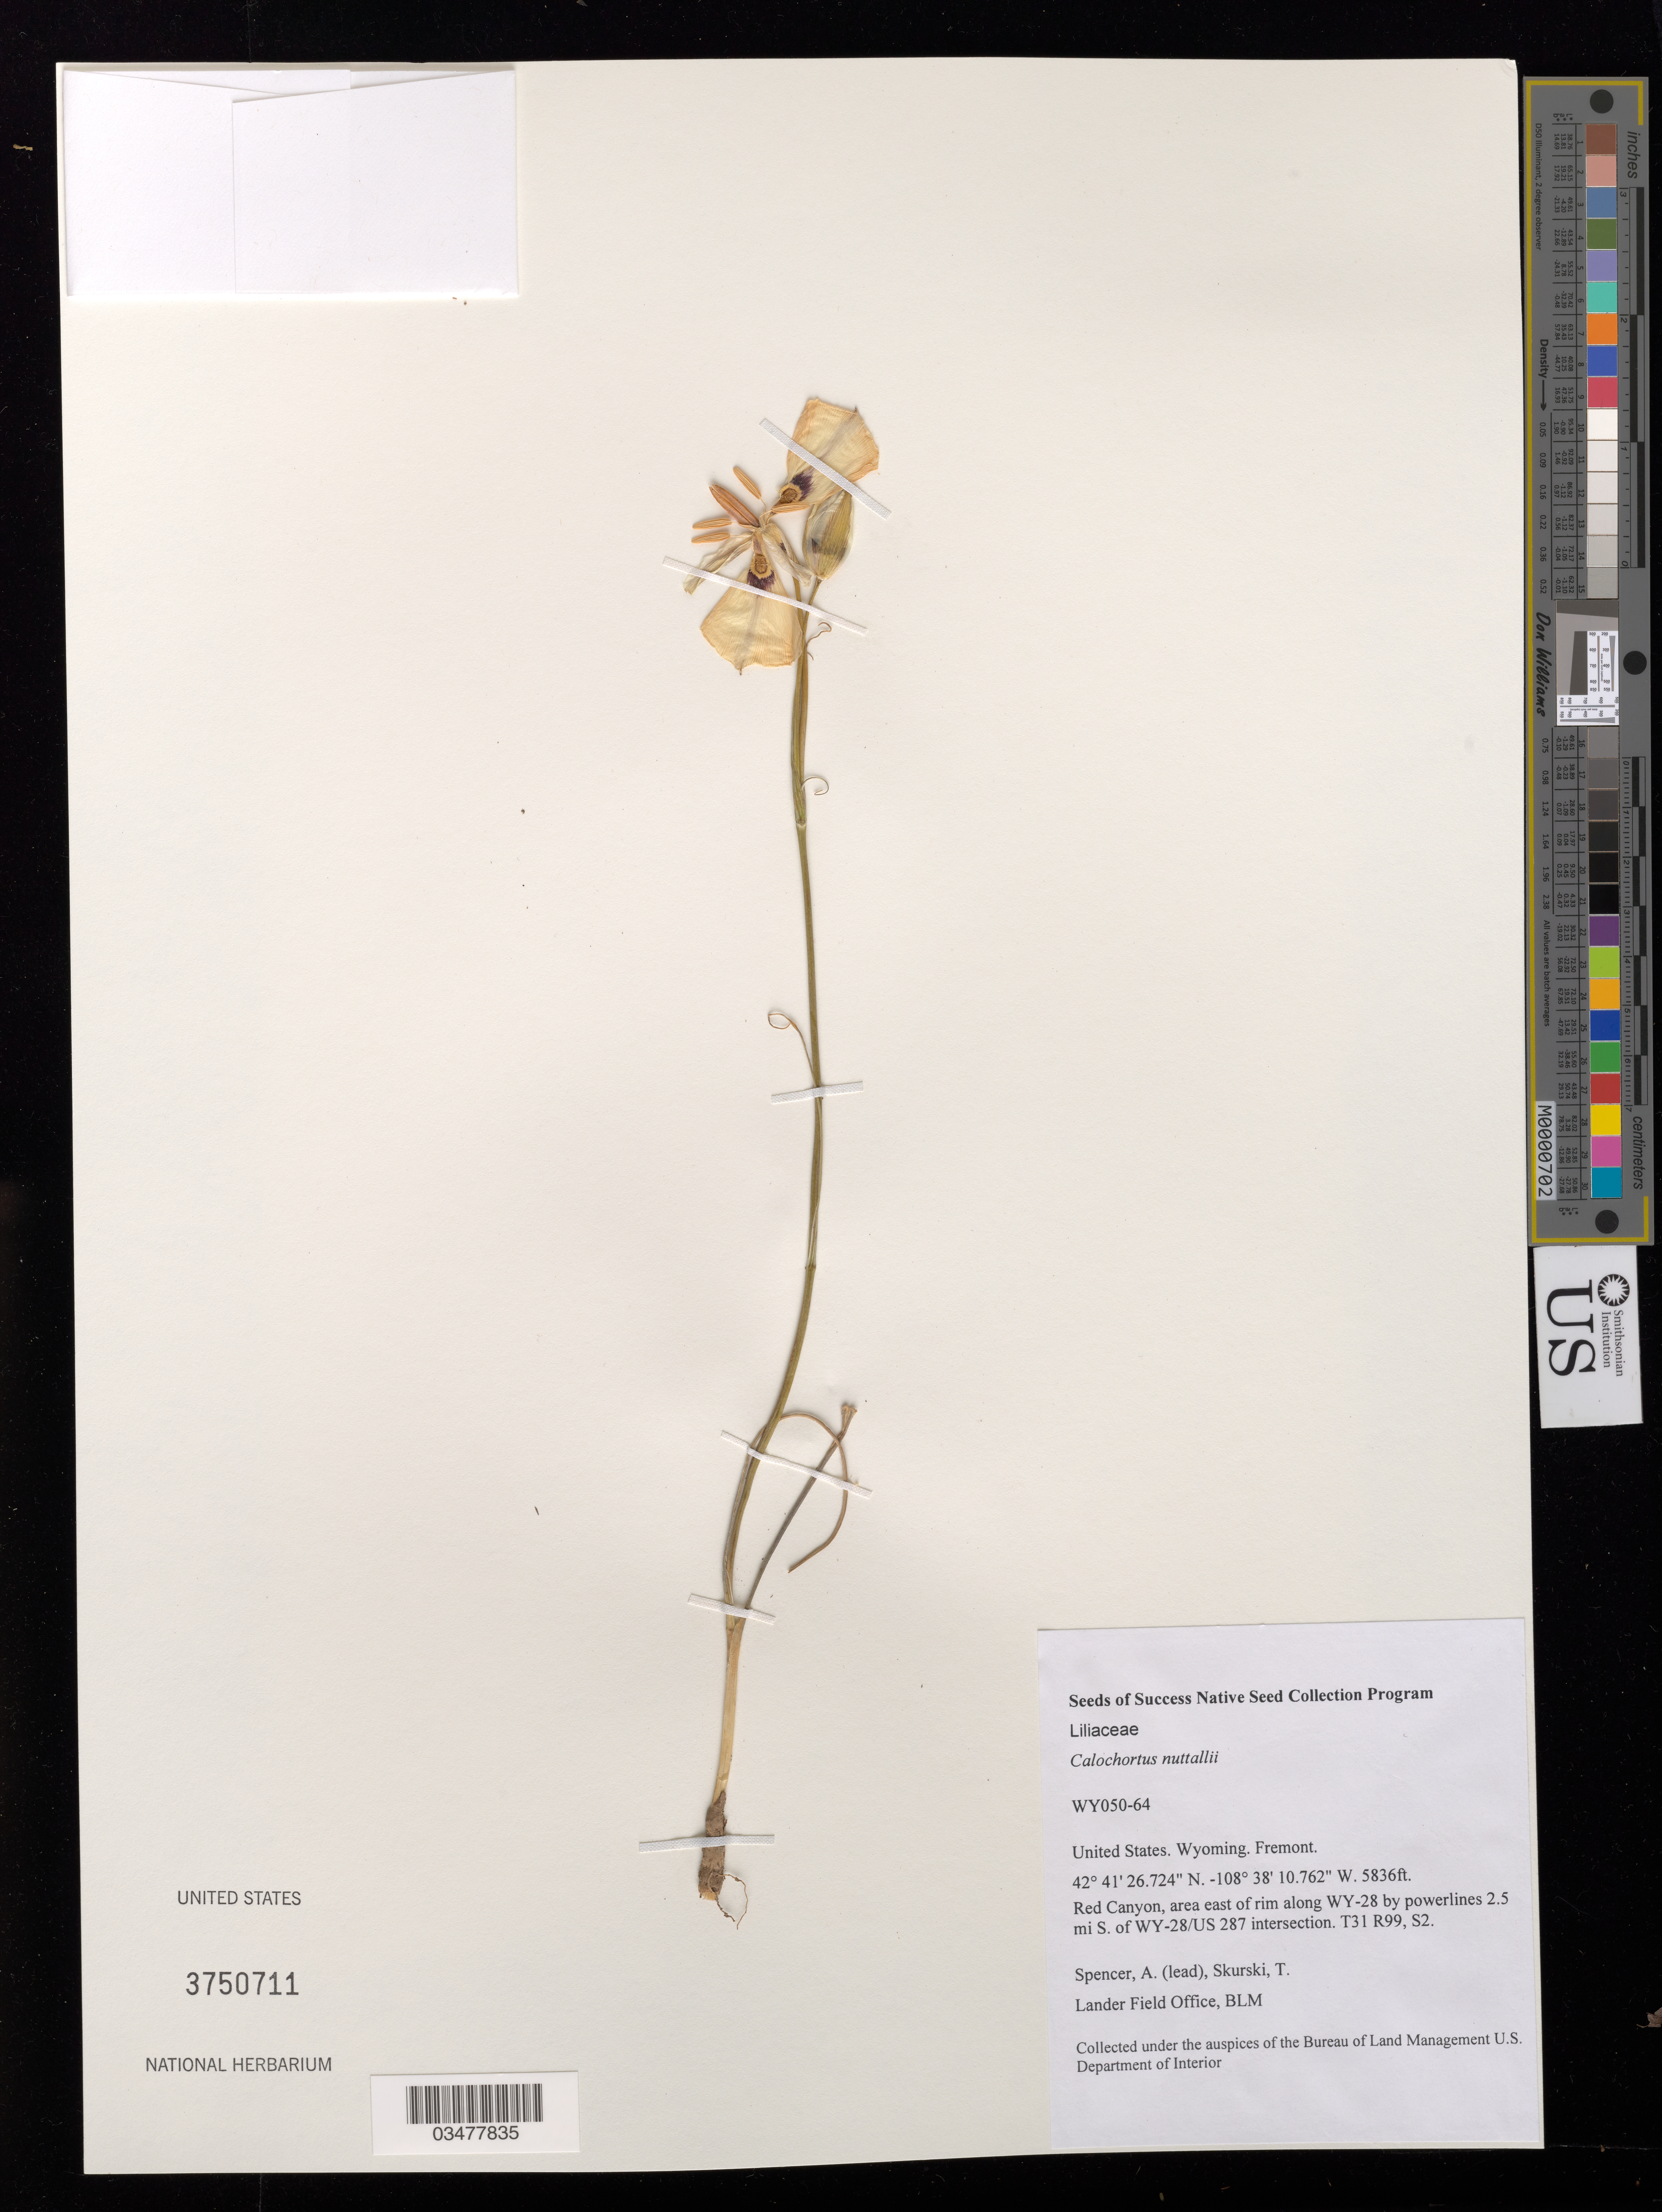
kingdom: Plantae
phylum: Tracheophyta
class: Liliopsida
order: Liliales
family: Liliaceae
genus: Calochortus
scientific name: Calochortus nuttallii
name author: Torr.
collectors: A. Spencer & T. Skurski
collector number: WY050-64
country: United States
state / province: Wyoming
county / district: Fremont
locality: Red Canyon. 2.5 mi. S of WY-28/US287 intersection. T31 R99 S2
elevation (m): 1779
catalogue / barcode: US 3750711